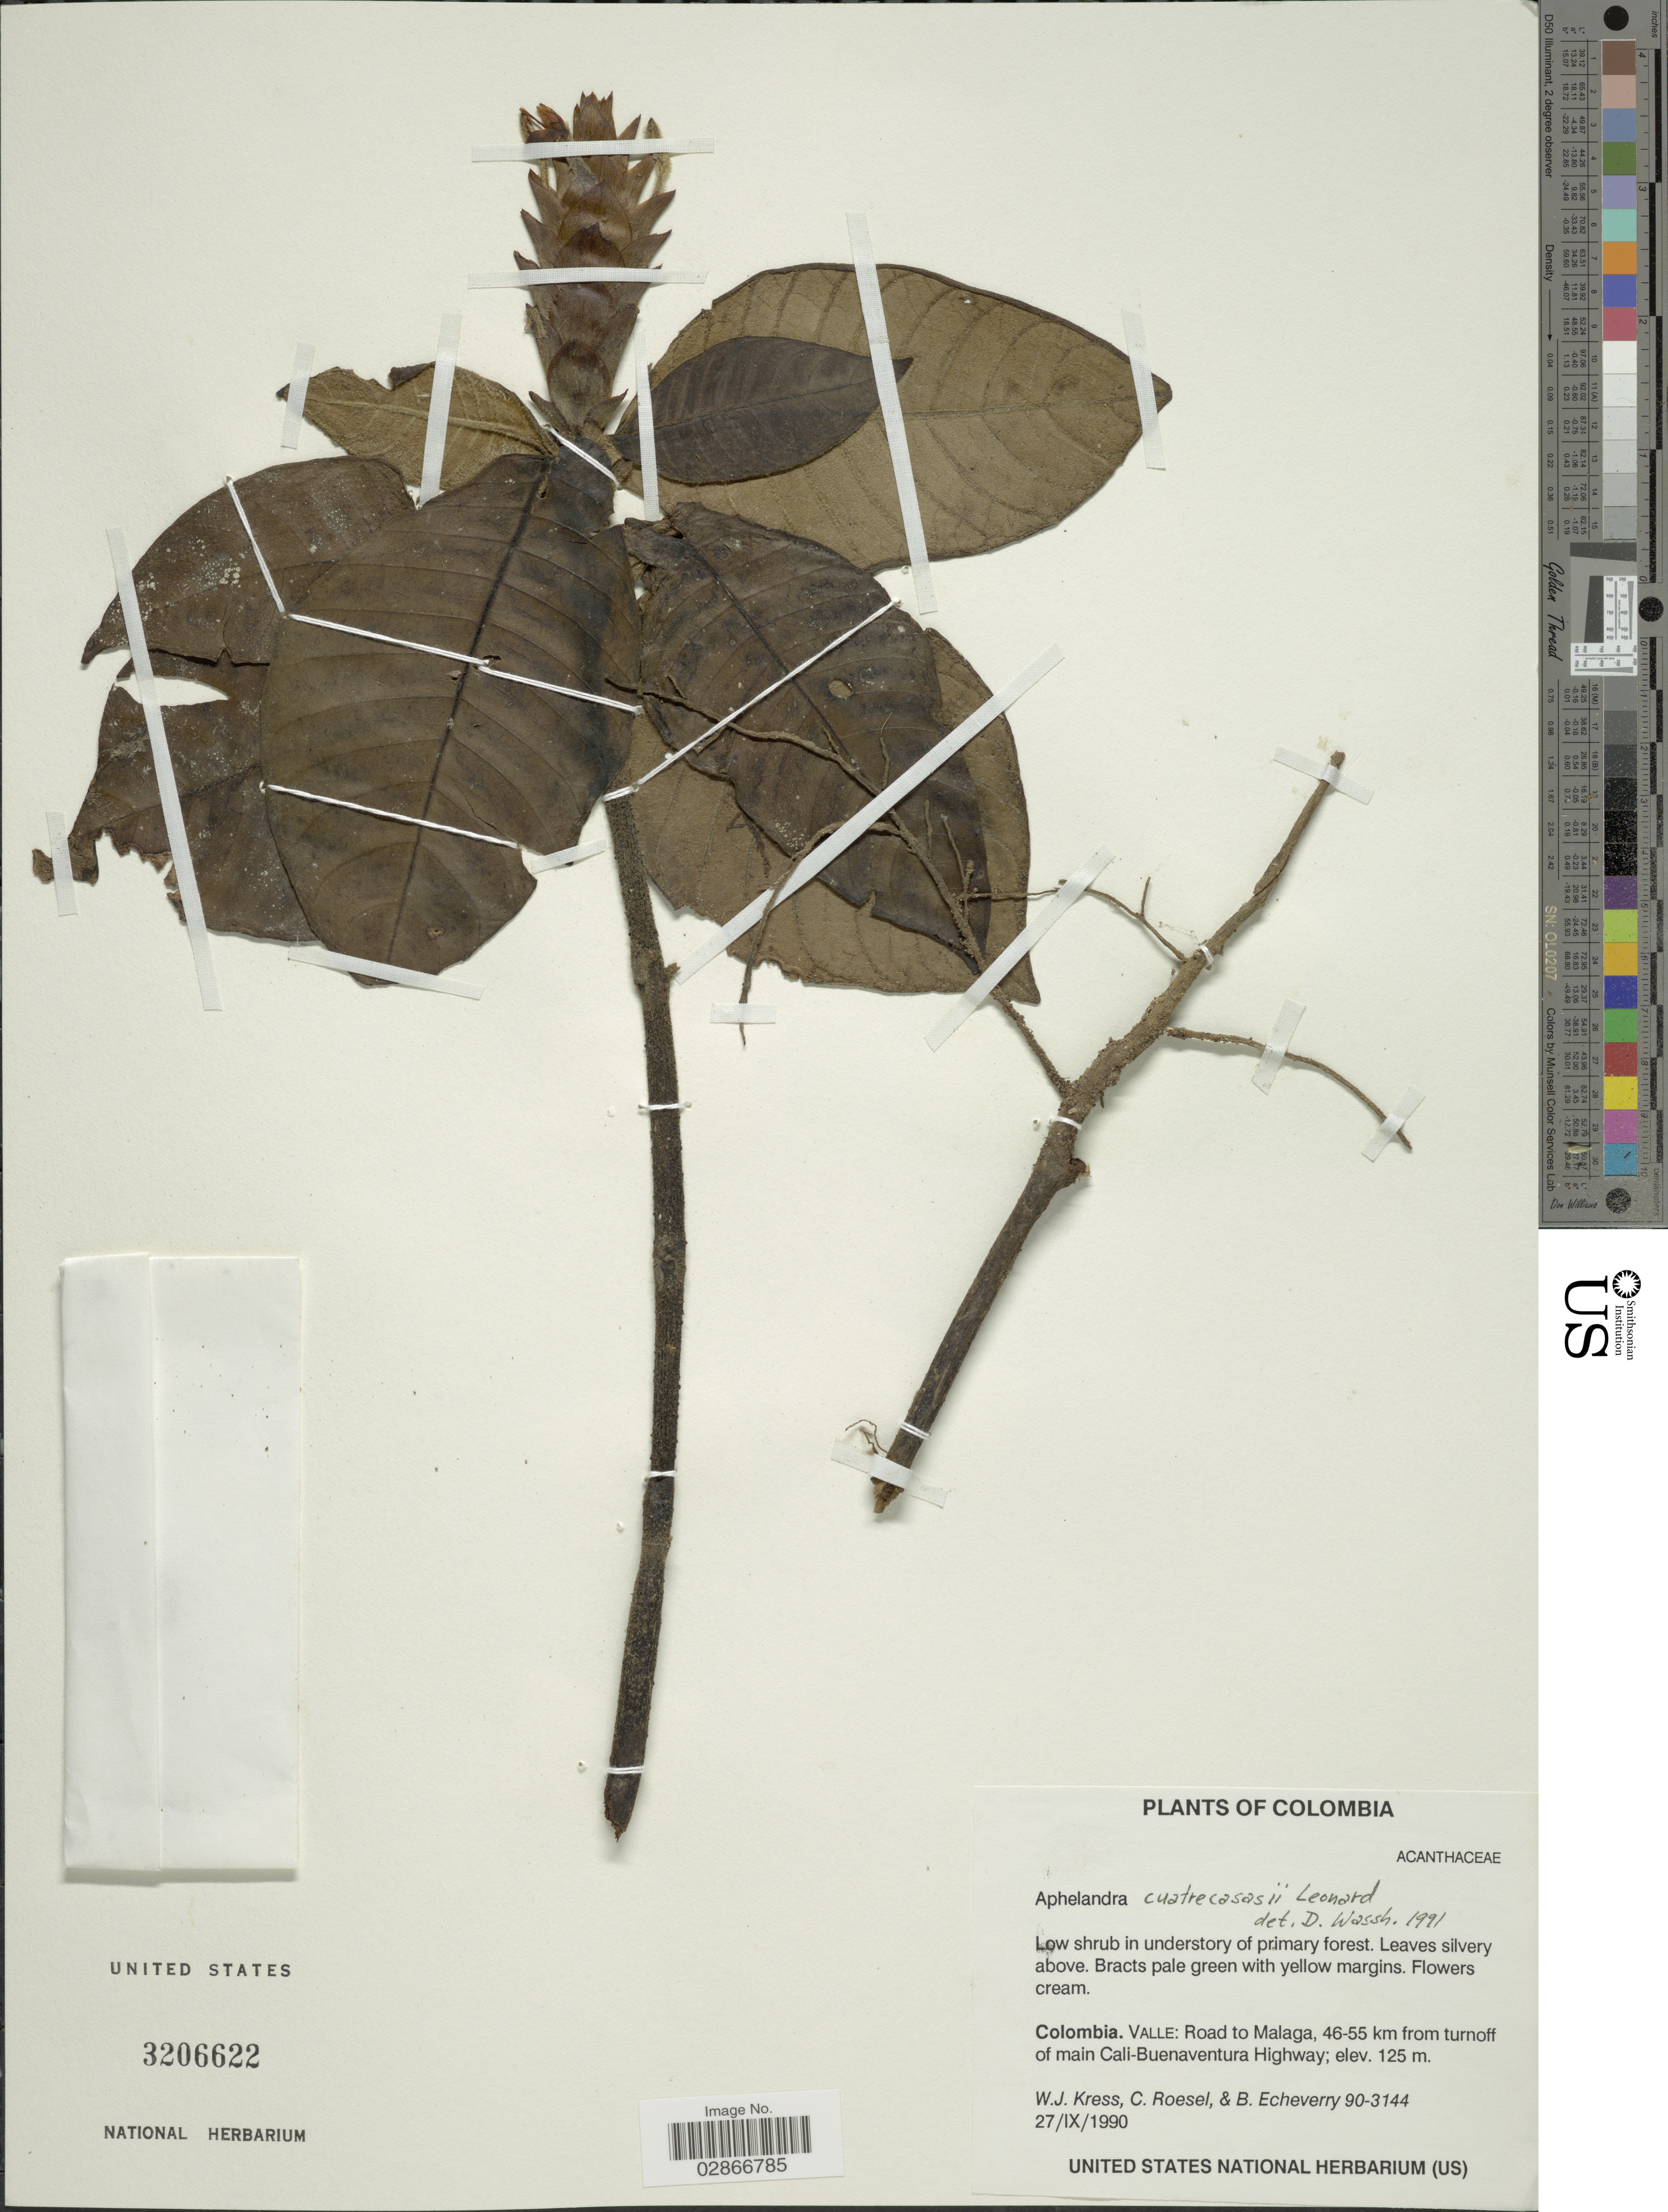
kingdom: Plantae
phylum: Tracheophyta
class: Magnoliopsida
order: Lamiales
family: Acanthaceae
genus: Aphelandra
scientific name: Aphelandra cuatrecasasii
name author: Leonard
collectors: W. J. Kress, C. S. Roesel & B. Echeverry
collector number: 90-3144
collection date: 1990-09-27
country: Colombia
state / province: Valle del Cauca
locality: Valle: Road to Malaga, 46-55 km from turnoff of main-Cali-Buenaventura Highway.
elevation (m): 125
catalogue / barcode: US 3206622